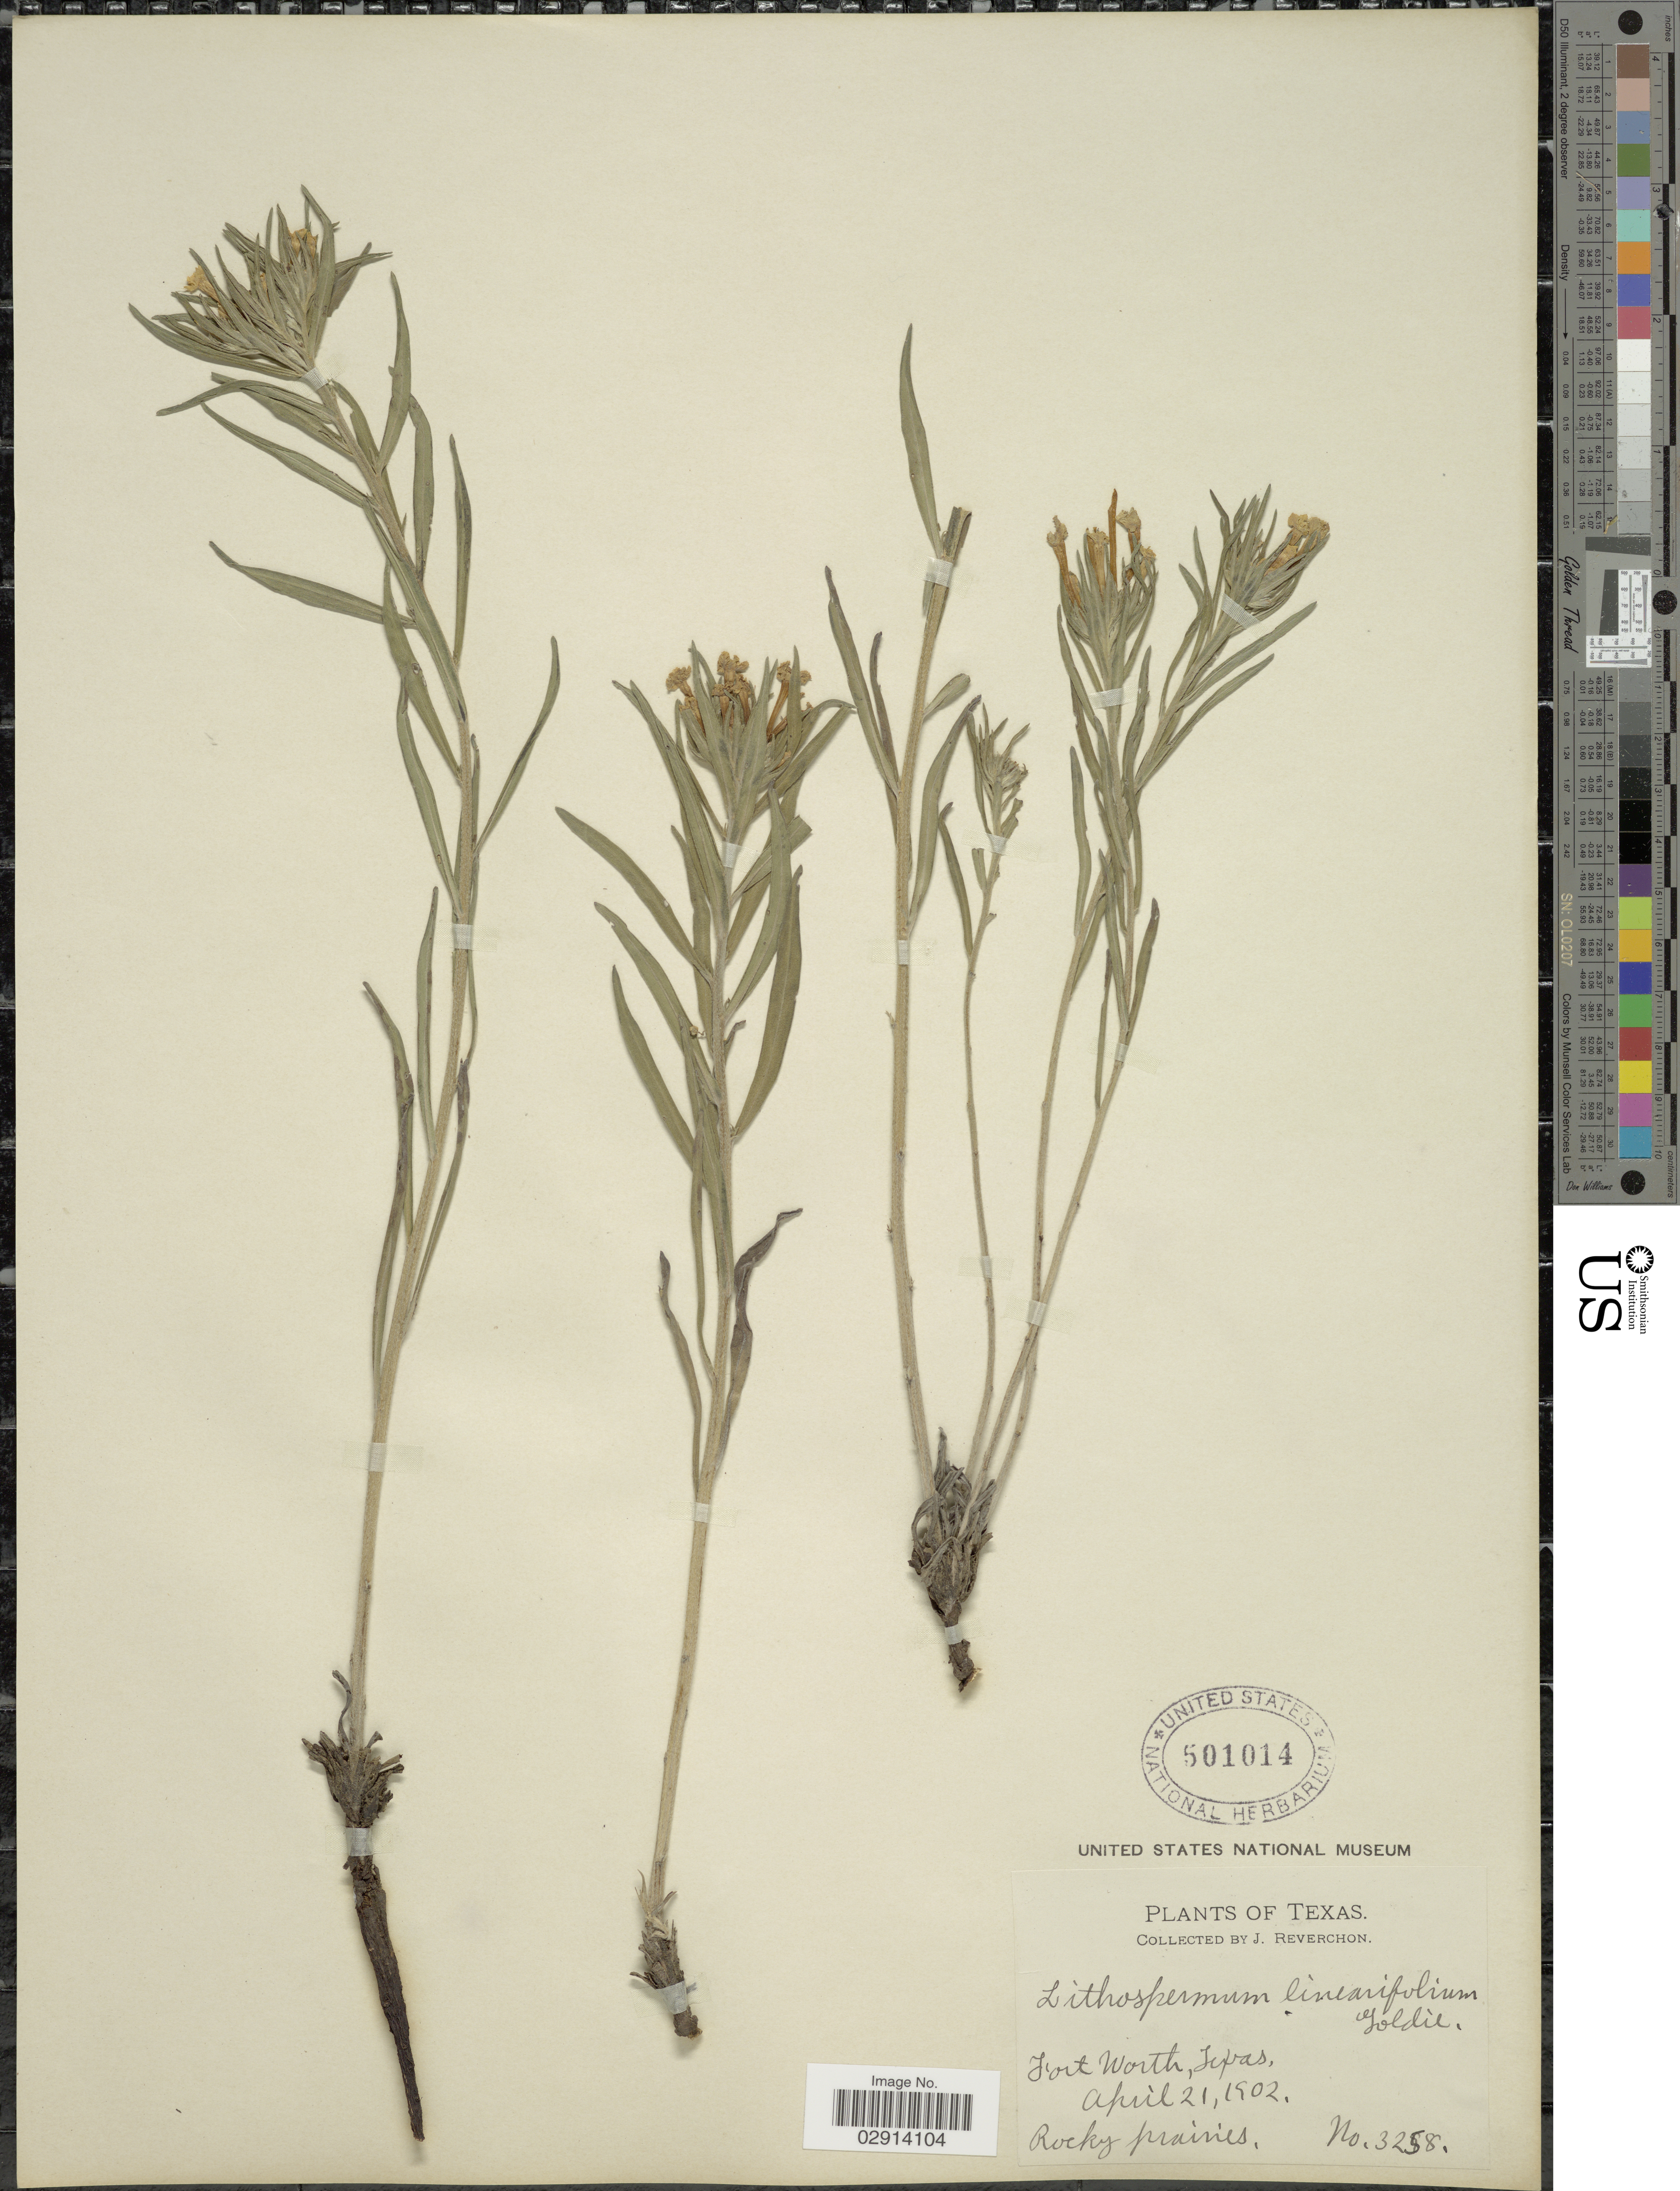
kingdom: Plantae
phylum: Tracheophyta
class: Magnoliopsida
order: Boraginales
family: Boraginaceae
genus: Lithospermum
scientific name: Lithospermum incisum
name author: Lehm.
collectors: J. Reverchon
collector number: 3258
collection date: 1902-04-21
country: United States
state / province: Texas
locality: Fort Worth.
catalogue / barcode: US 501014